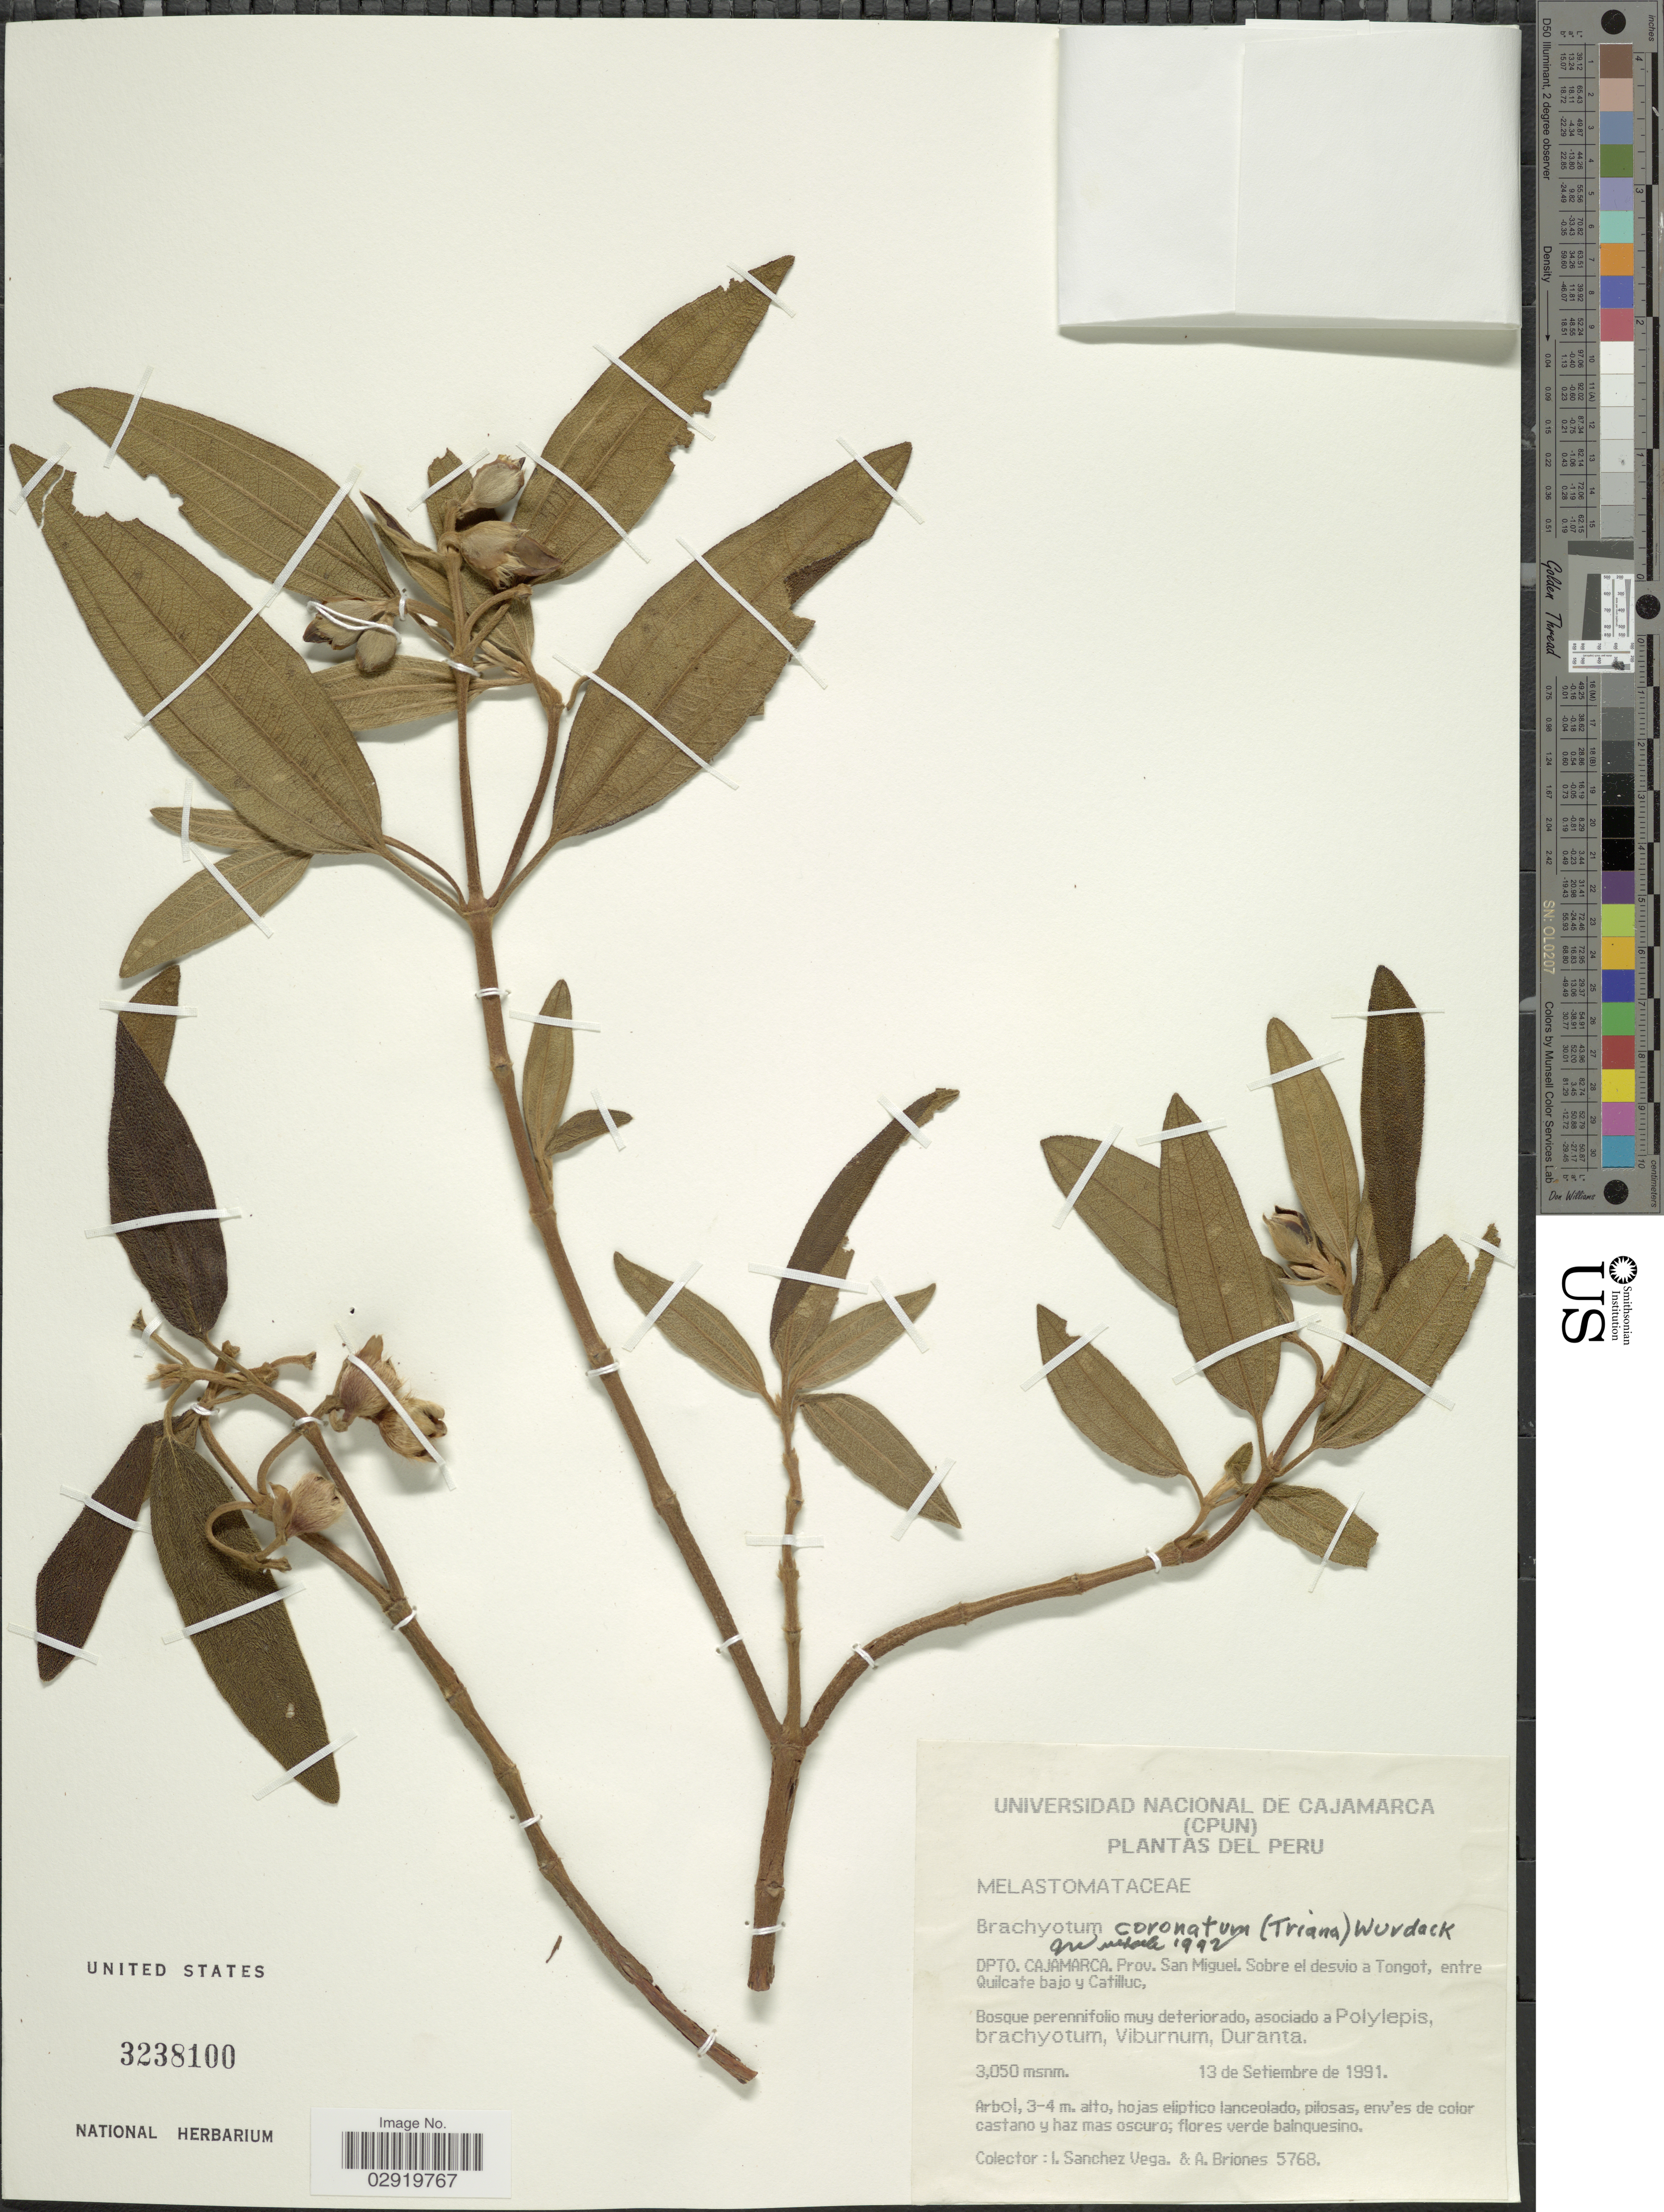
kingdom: Plantae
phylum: Tracheophyta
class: Magnoliopsida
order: Myrtales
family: Melastomataceae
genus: Brachyotum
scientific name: Brachyotum coronatum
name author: (Triana) Wurdack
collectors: I. Sánchez Vega & A. Briones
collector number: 5768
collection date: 1991-09-13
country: Peru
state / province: Cajamarca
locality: Dpto. Cajamarca. Prov. San Miguel. Sobre el desvio a Tongot, entre Quilcate bajo y Catilluc.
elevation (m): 3050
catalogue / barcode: US 3238100